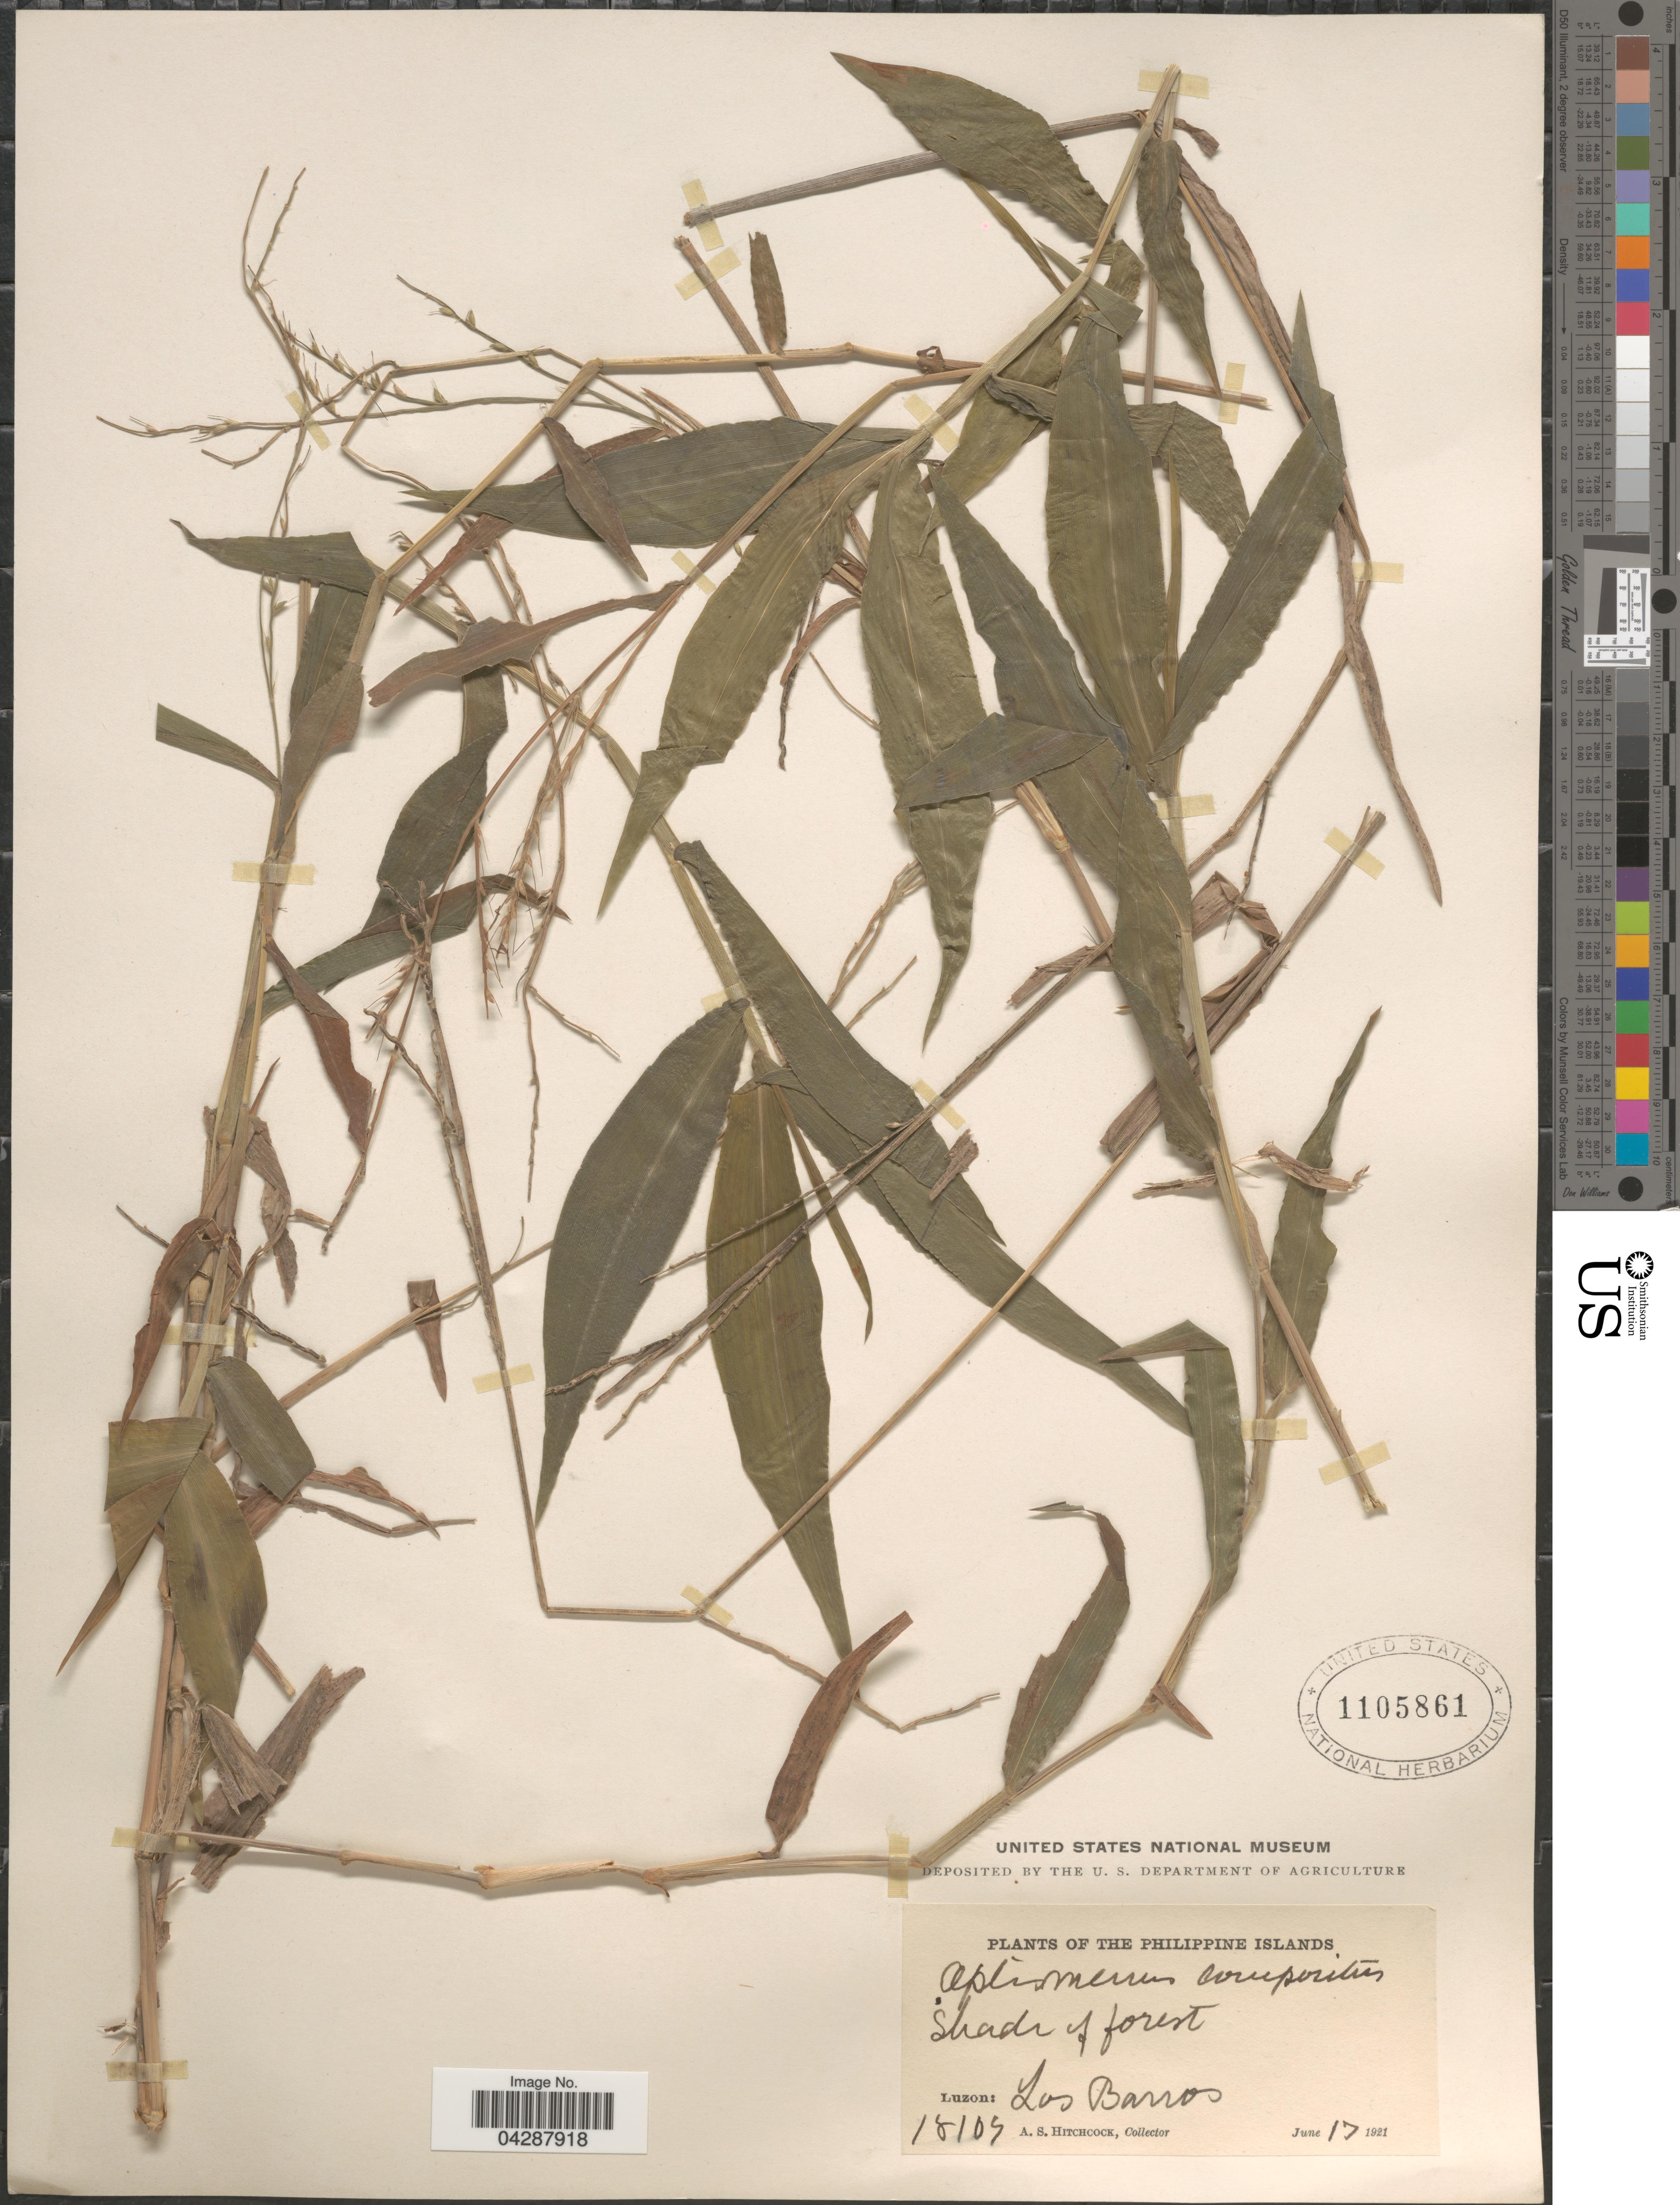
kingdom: Plantae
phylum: Tracheophyta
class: Liliopsida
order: Poales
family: Poaceae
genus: Oplismenus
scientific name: Oplismenus compositus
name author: (L.) P. Beauv.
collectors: A. S. Hitchcock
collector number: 18107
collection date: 1921-06-17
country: Philippines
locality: The Philippine Islands. Luzon: Los Banos.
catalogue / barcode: US 1105861